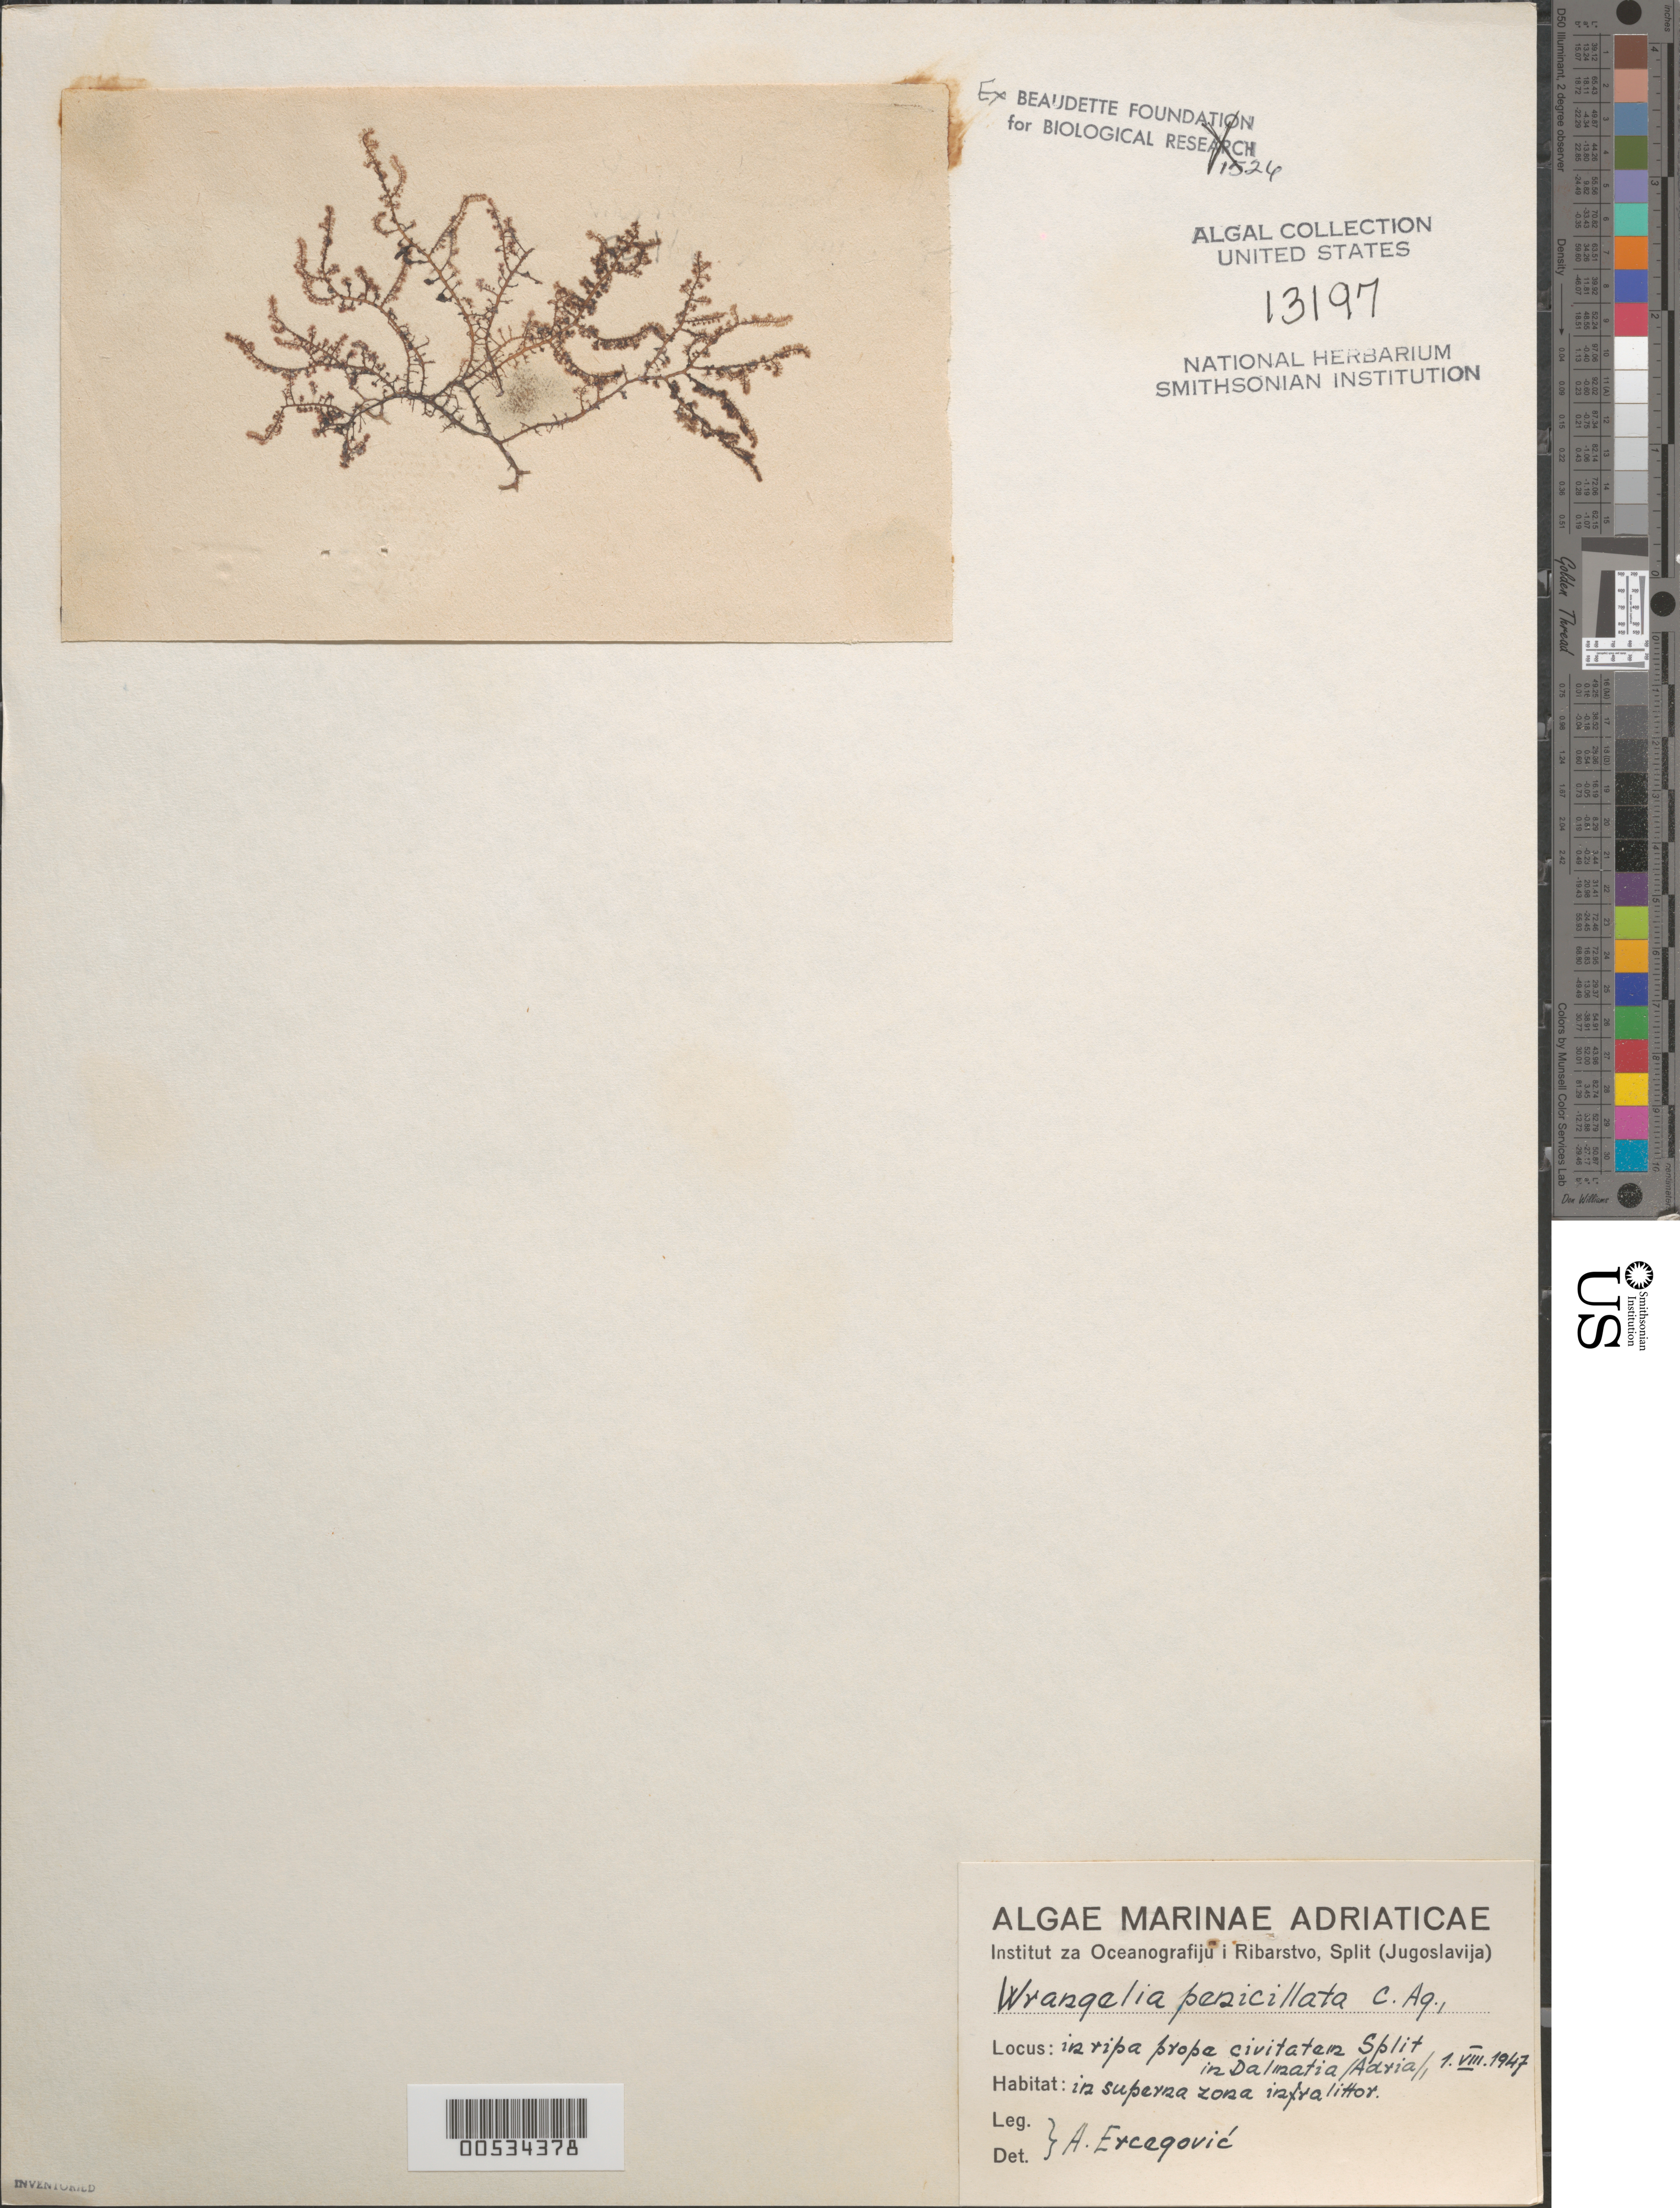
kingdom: Plantae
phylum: Rhodophyta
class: Florideophyceae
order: Ceramiales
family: Wrangeliaceae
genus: Wrangelia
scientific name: Wrangelia penicillata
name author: (C. Agardh) C. Agardh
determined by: Ercegovic, A.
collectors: A. Ercegovic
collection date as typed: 01 Aug 1947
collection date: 1947-08-01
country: Croatia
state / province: Split-Dalmatia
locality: Adriatic Sea near Split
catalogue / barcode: US 13197